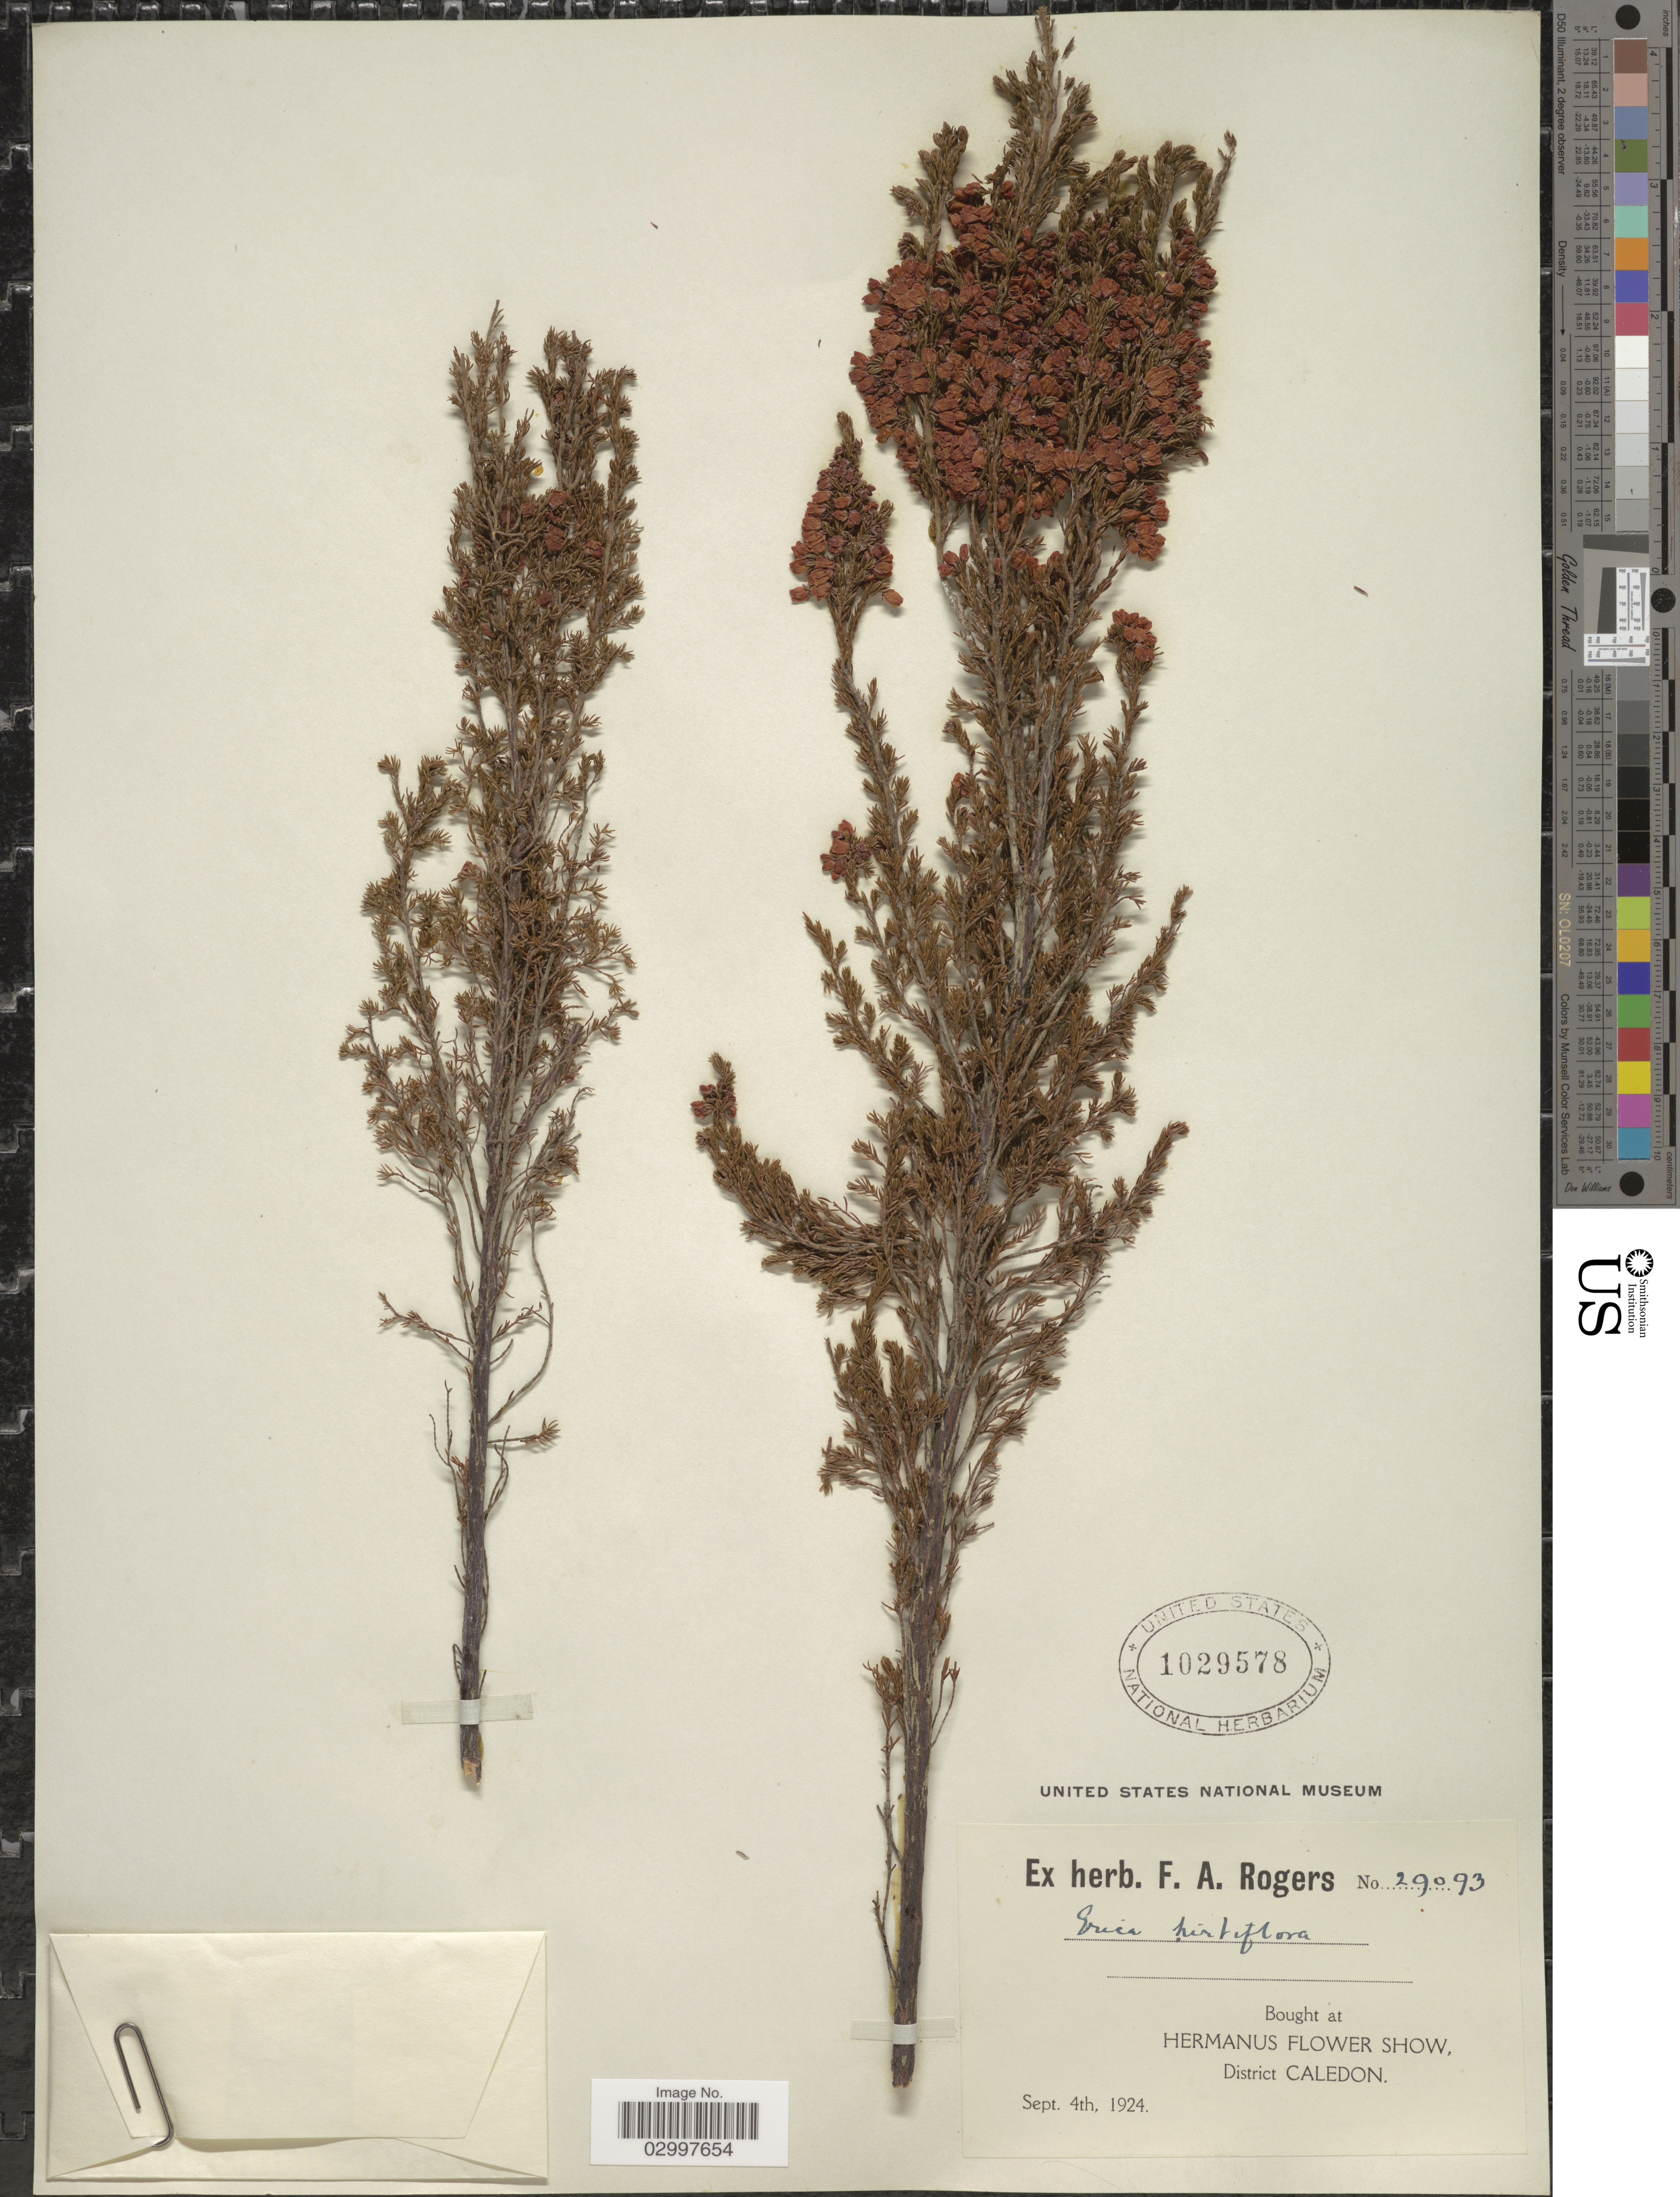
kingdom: Plantae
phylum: Tracheophyta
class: Magnoliopsida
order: Ericales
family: Ericaceae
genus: Erica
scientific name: Erica hirtiflora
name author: Curtis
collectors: ex herb. F. A. Rodgers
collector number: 29093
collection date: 1924-09-04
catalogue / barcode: US 1029578